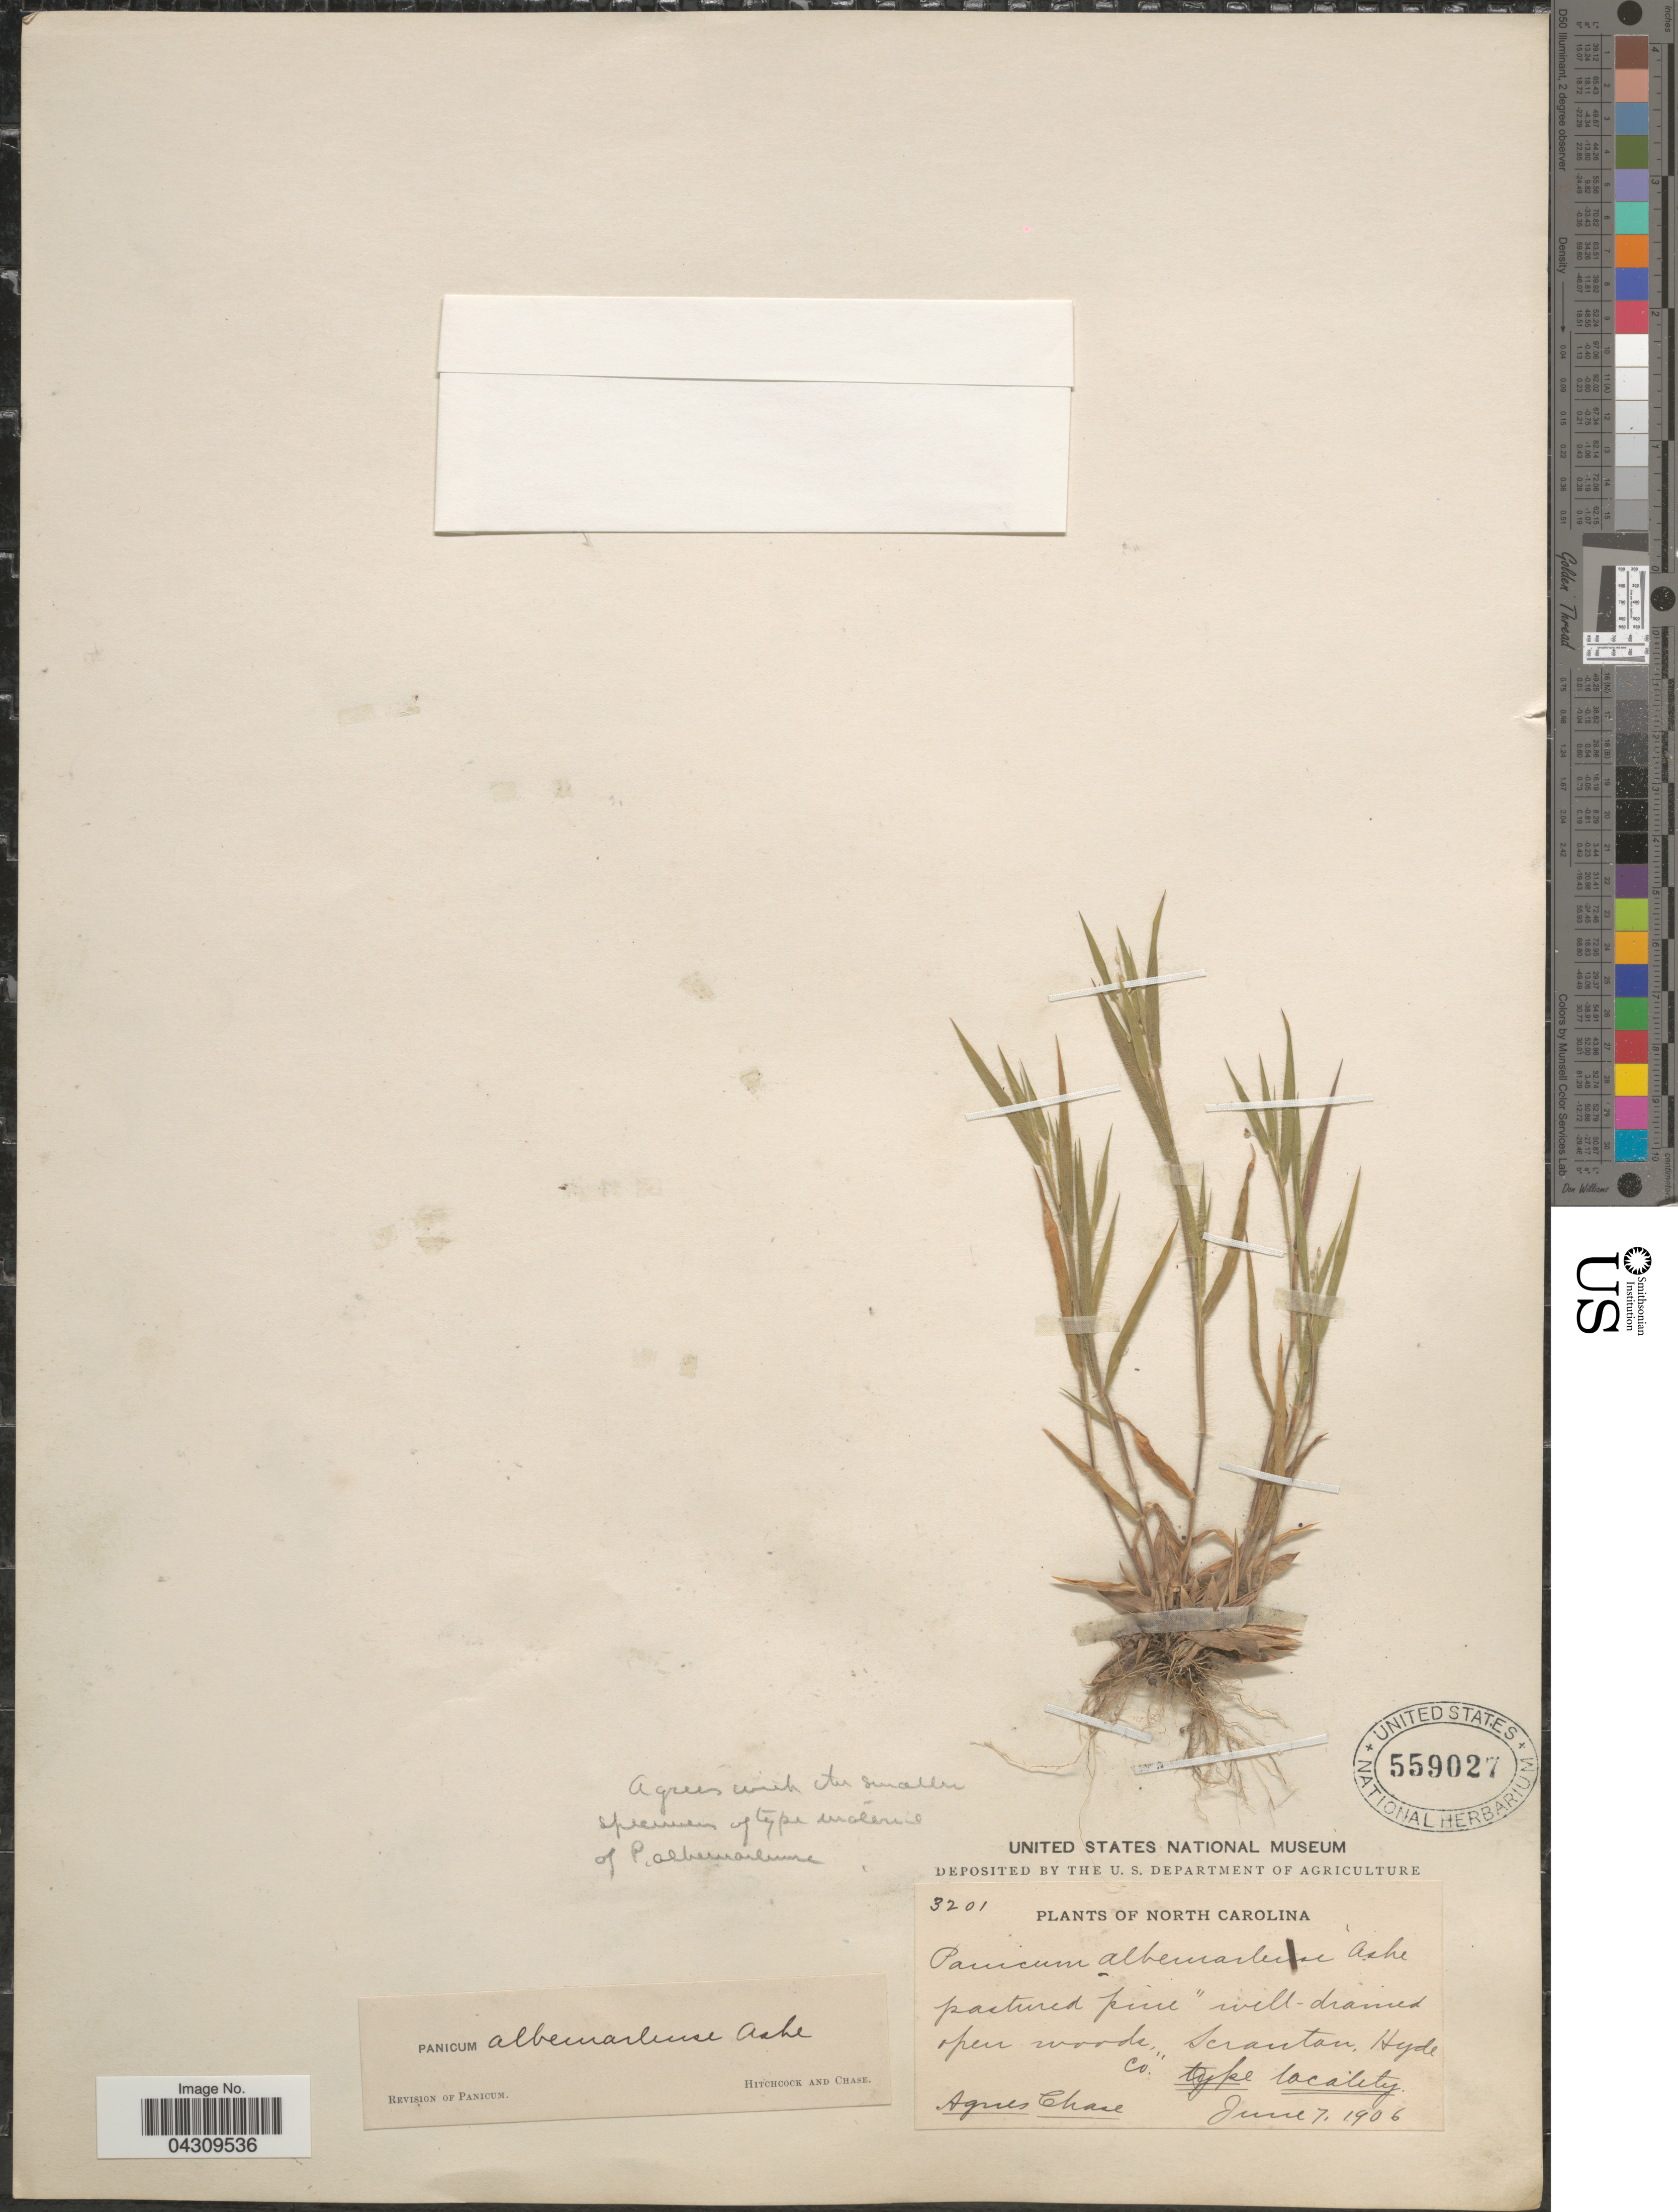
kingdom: Plantae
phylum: Tracheophyta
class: Liliopsida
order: Poales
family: Poaceae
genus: Dichanthelium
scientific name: Dichanthelium acuminatum var. acuminatum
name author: (Sw.) Gould & C.A. Clark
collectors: A. Chase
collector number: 3201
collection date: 1906-06-07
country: United States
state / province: North Carolina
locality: Pastured pine "well-drained open woods" Scranton, Hyde Co.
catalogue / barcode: US 559027